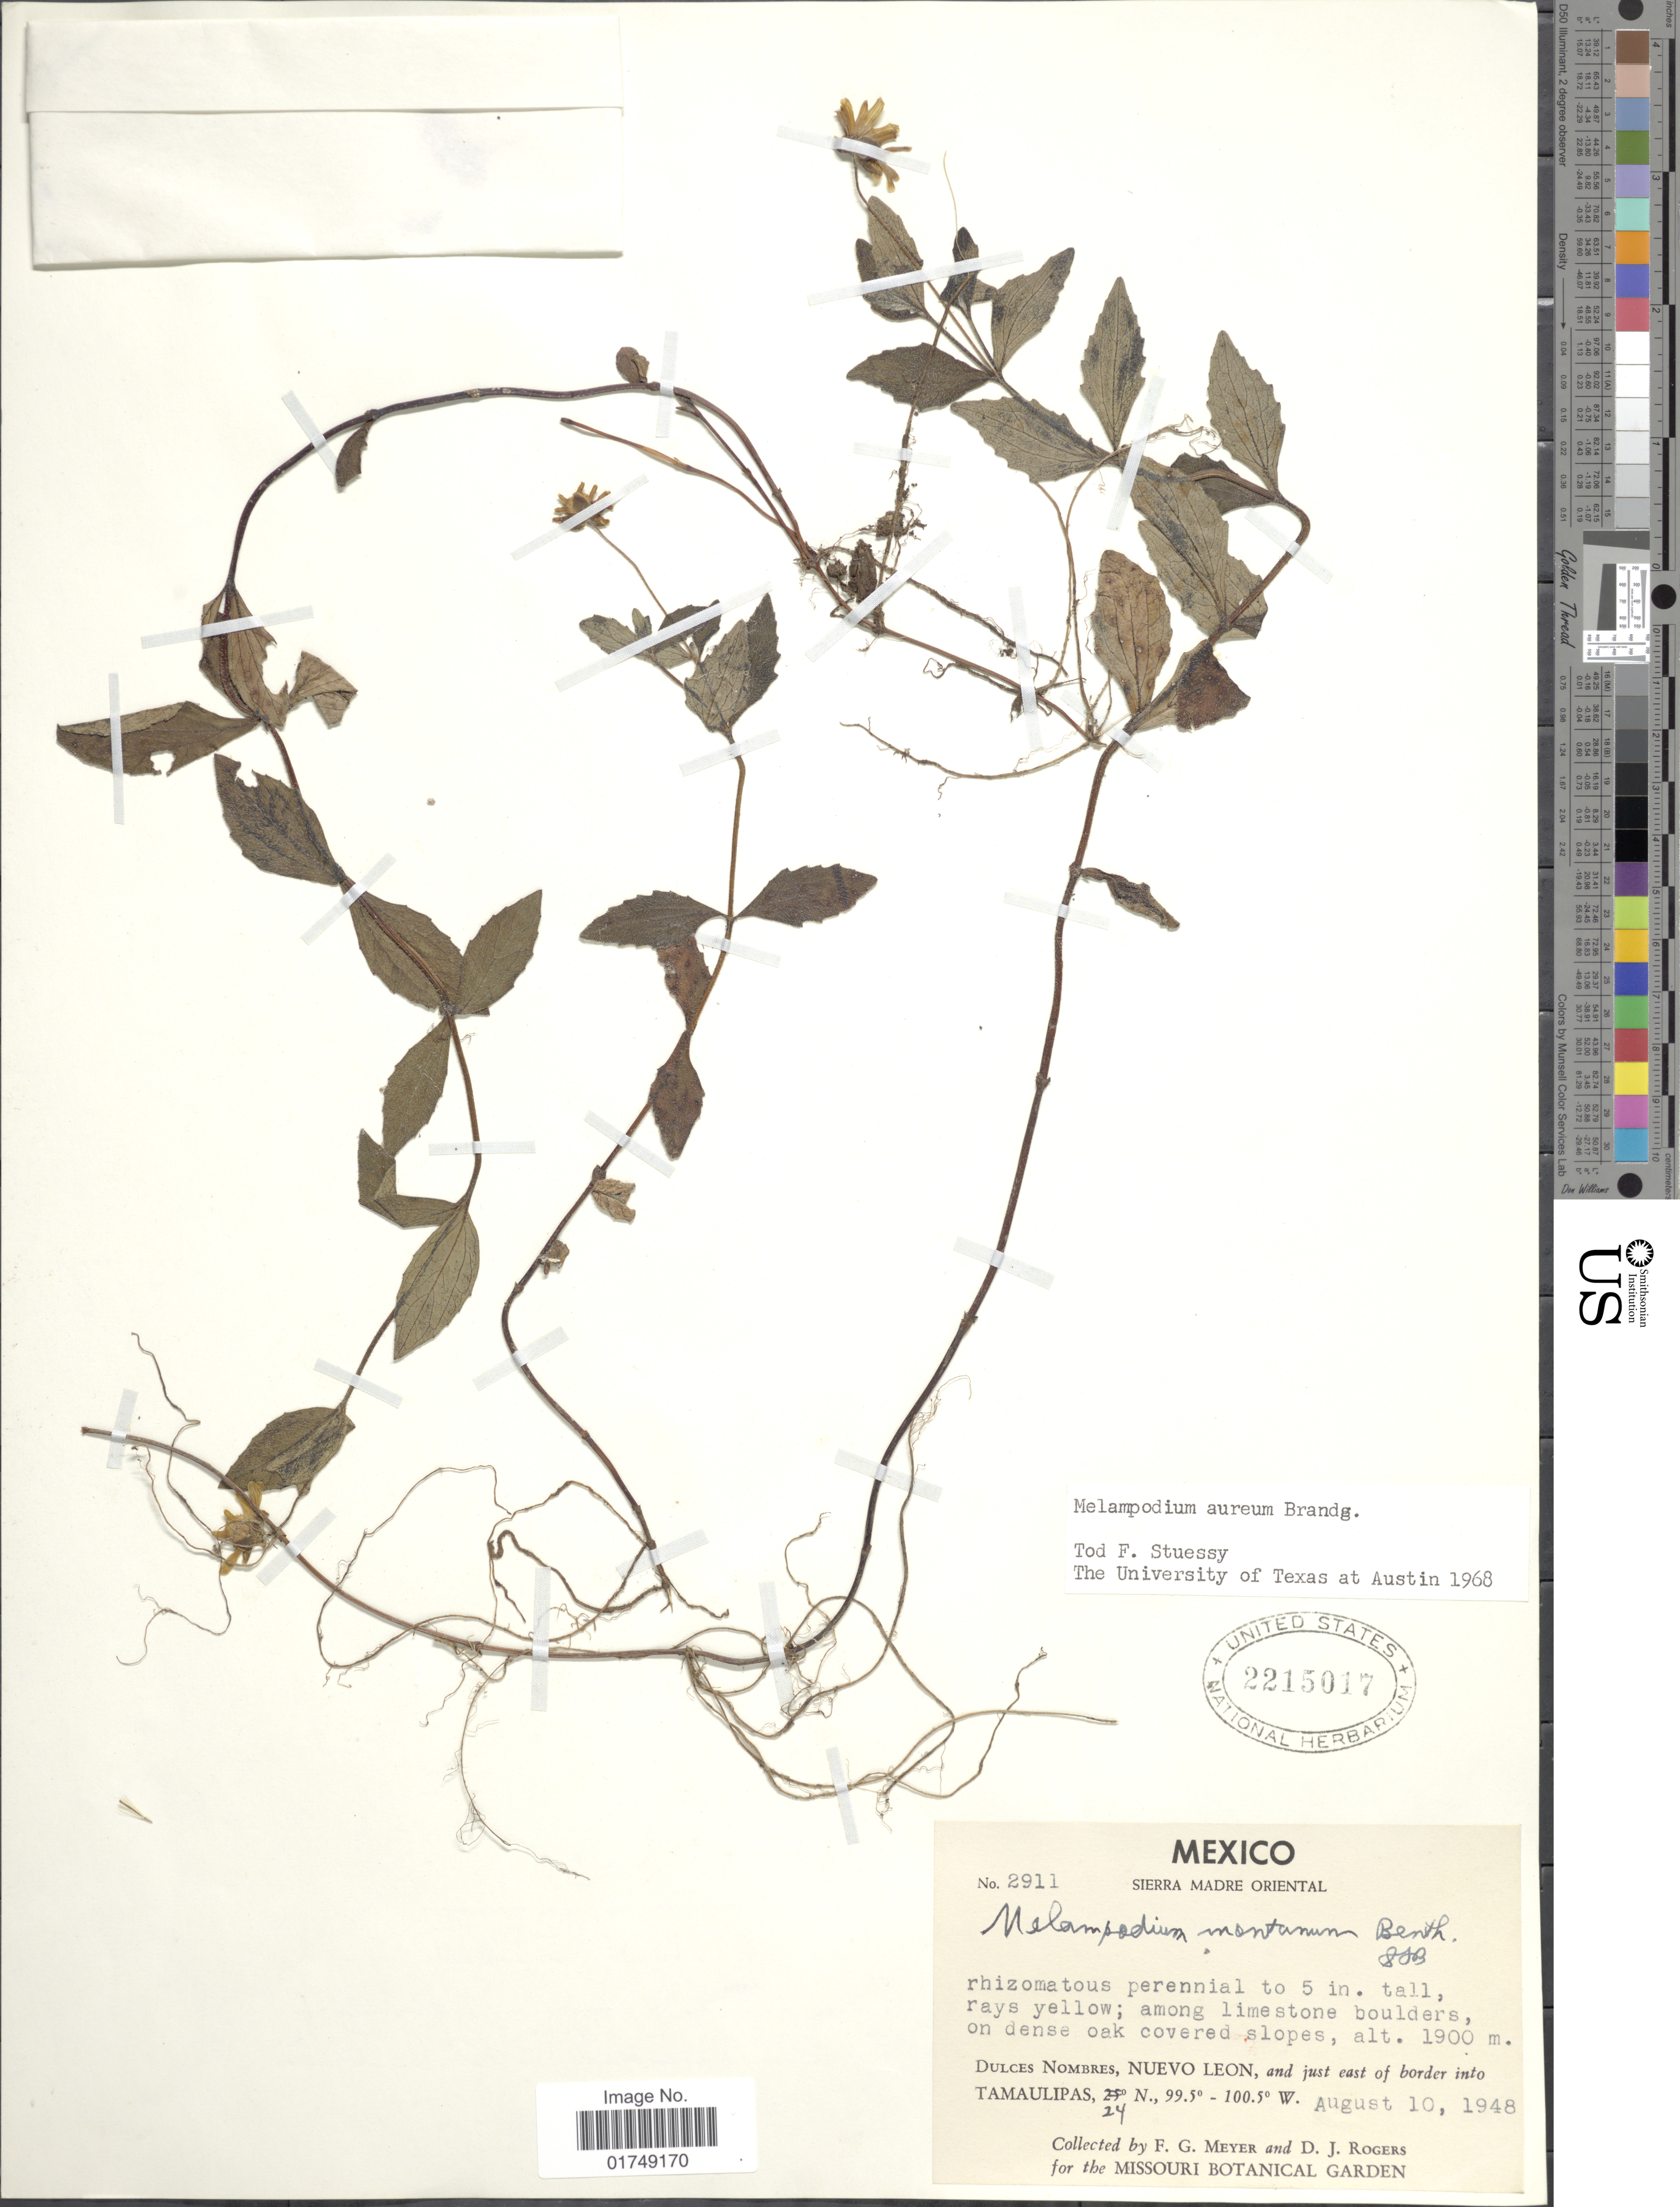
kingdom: Plantae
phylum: Tracheophyta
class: Magnoliopsida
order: Asterales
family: Asteraceae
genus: Melampodium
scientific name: Melampodium aureum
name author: Brandegee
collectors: F. G. Meyer & D. J. Rogers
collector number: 2911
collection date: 1948-08-10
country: Mexico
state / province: Nuevo León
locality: Sierra Madre Oriental, Dulces Nombres, just east of border into Tamaulipas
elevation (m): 1900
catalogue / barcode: US 2215017